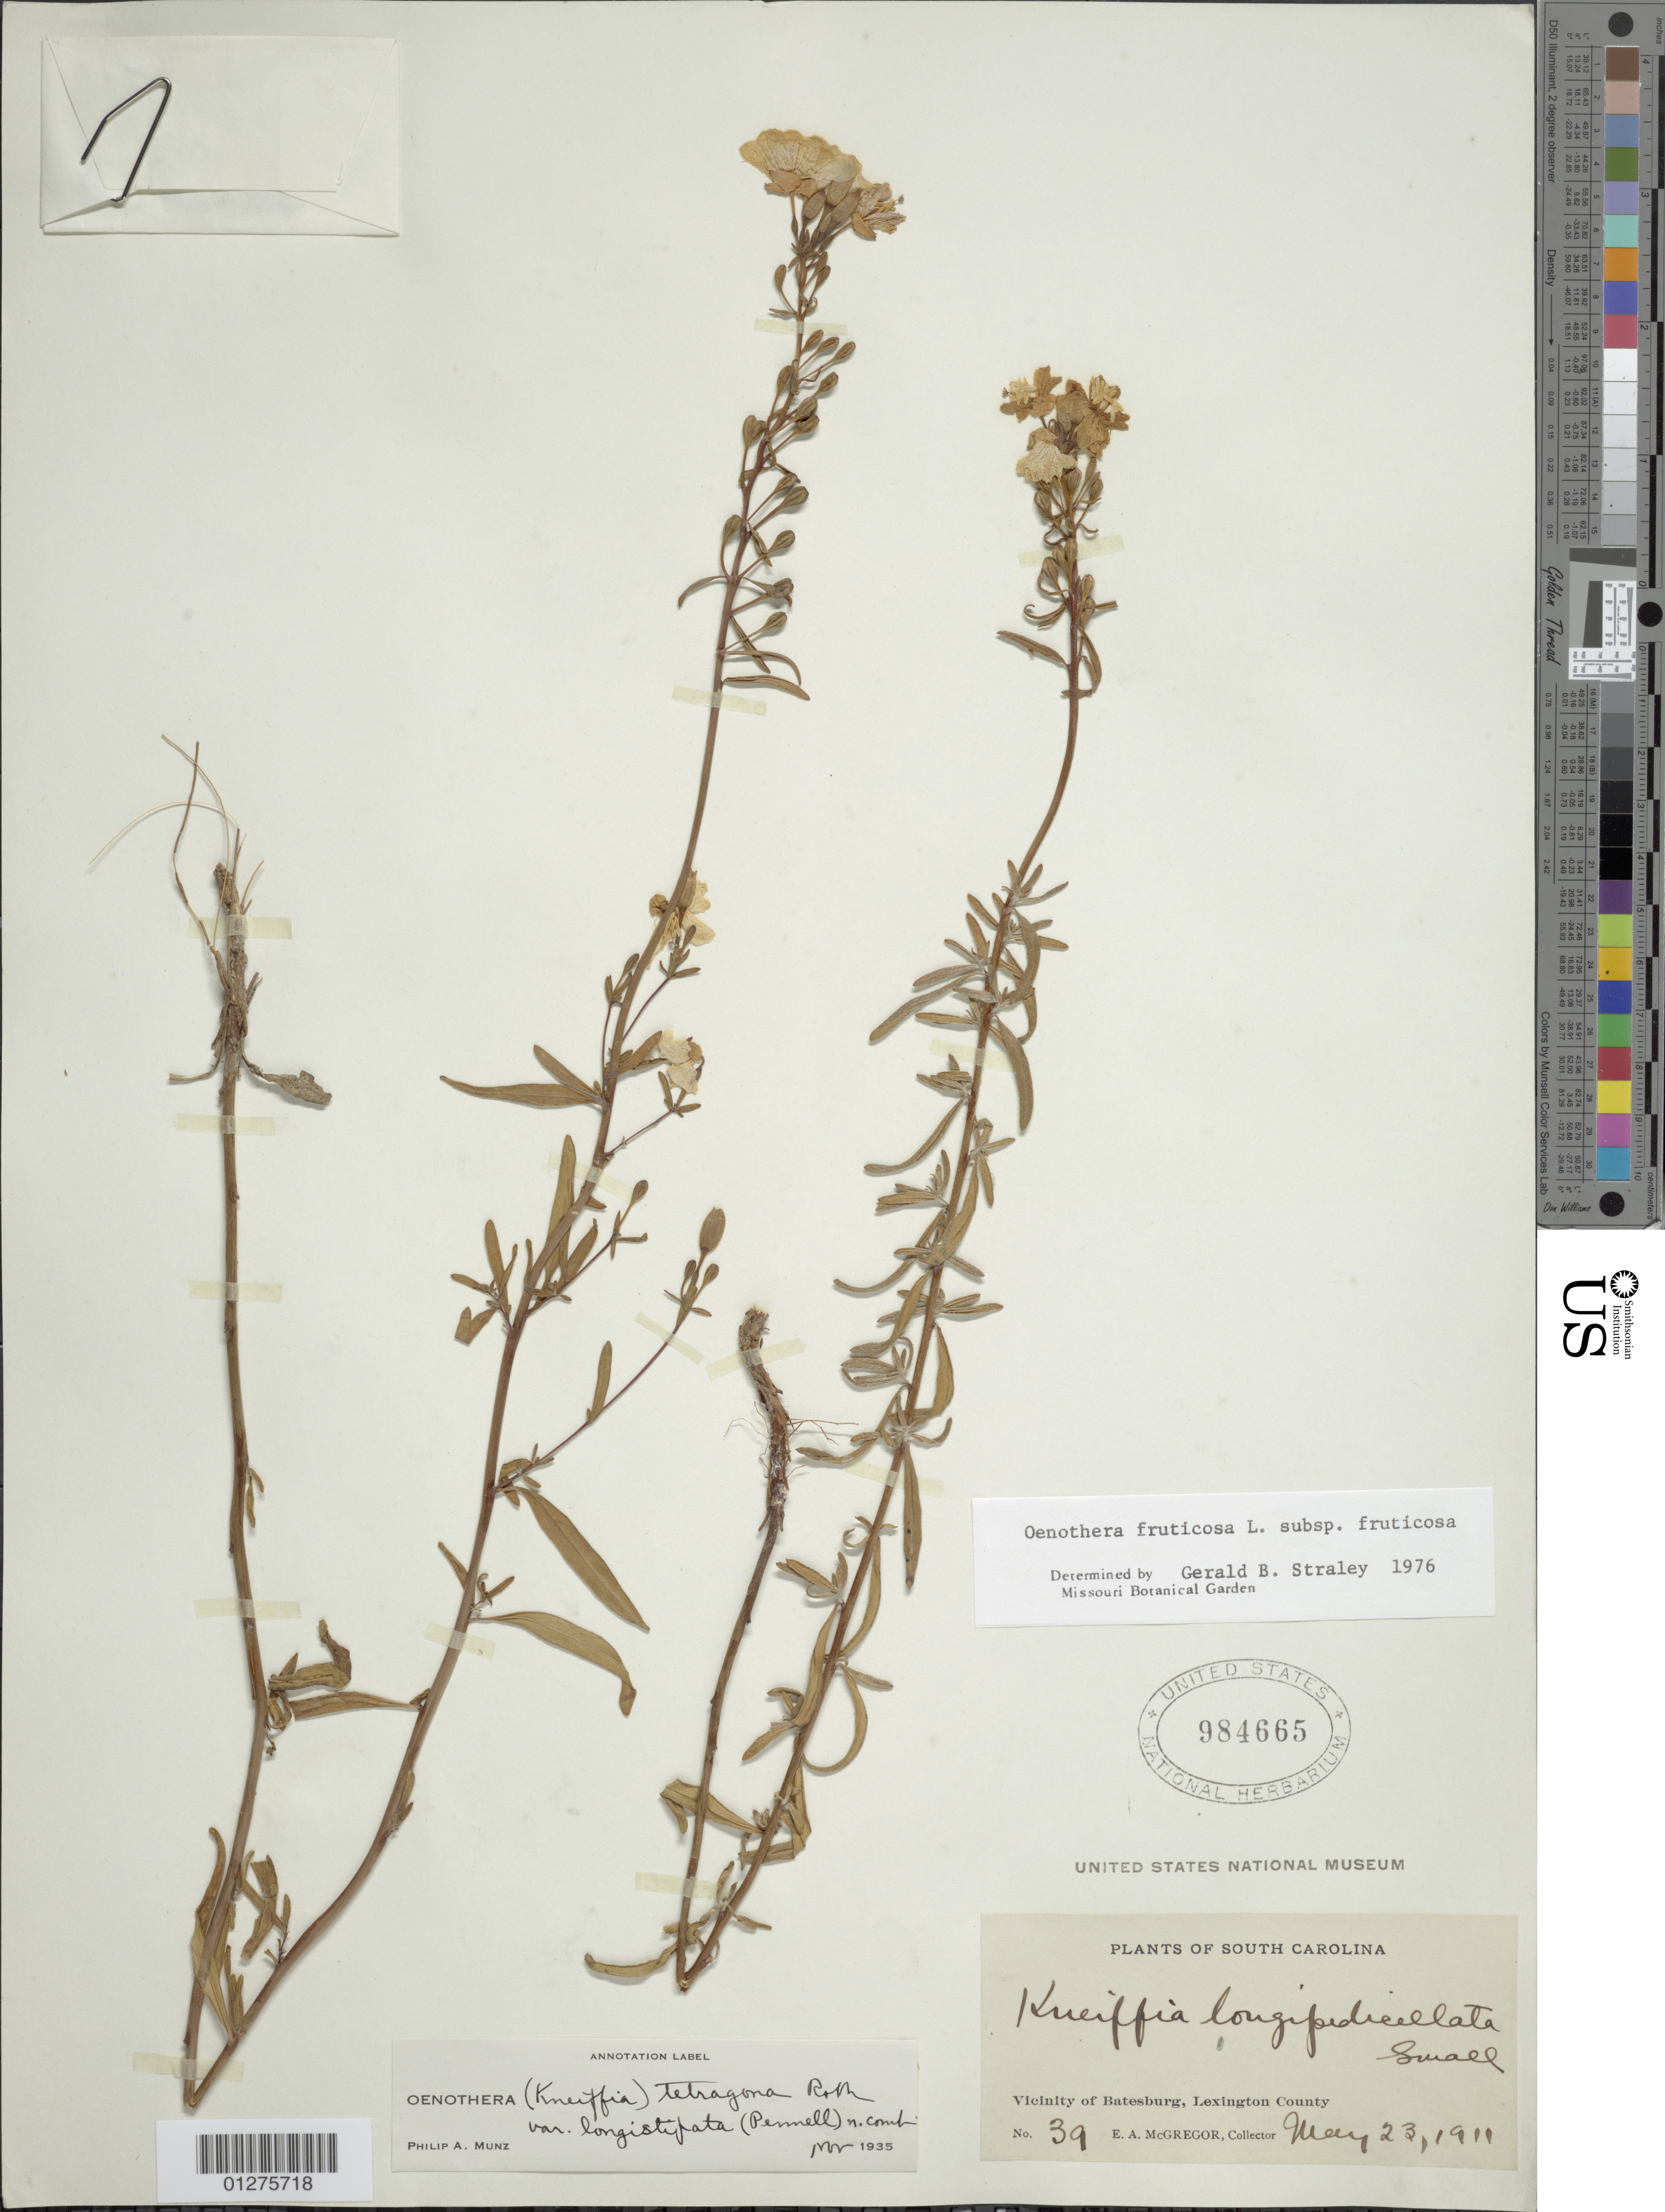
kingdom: Plantae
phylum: Tracheophyta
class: Magnoliopsida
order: Myrtales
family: Onagraceae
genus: Oenothera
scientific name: Oenothera fruticosa subsp. fruticosa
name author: L.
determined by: Straley, G. B.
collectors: E. A. McGregor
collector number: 39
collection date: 1911-05-23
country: United States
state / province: South Carolina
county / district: Lexington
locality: Vicinity of Batesburg.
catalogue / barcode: US 984665